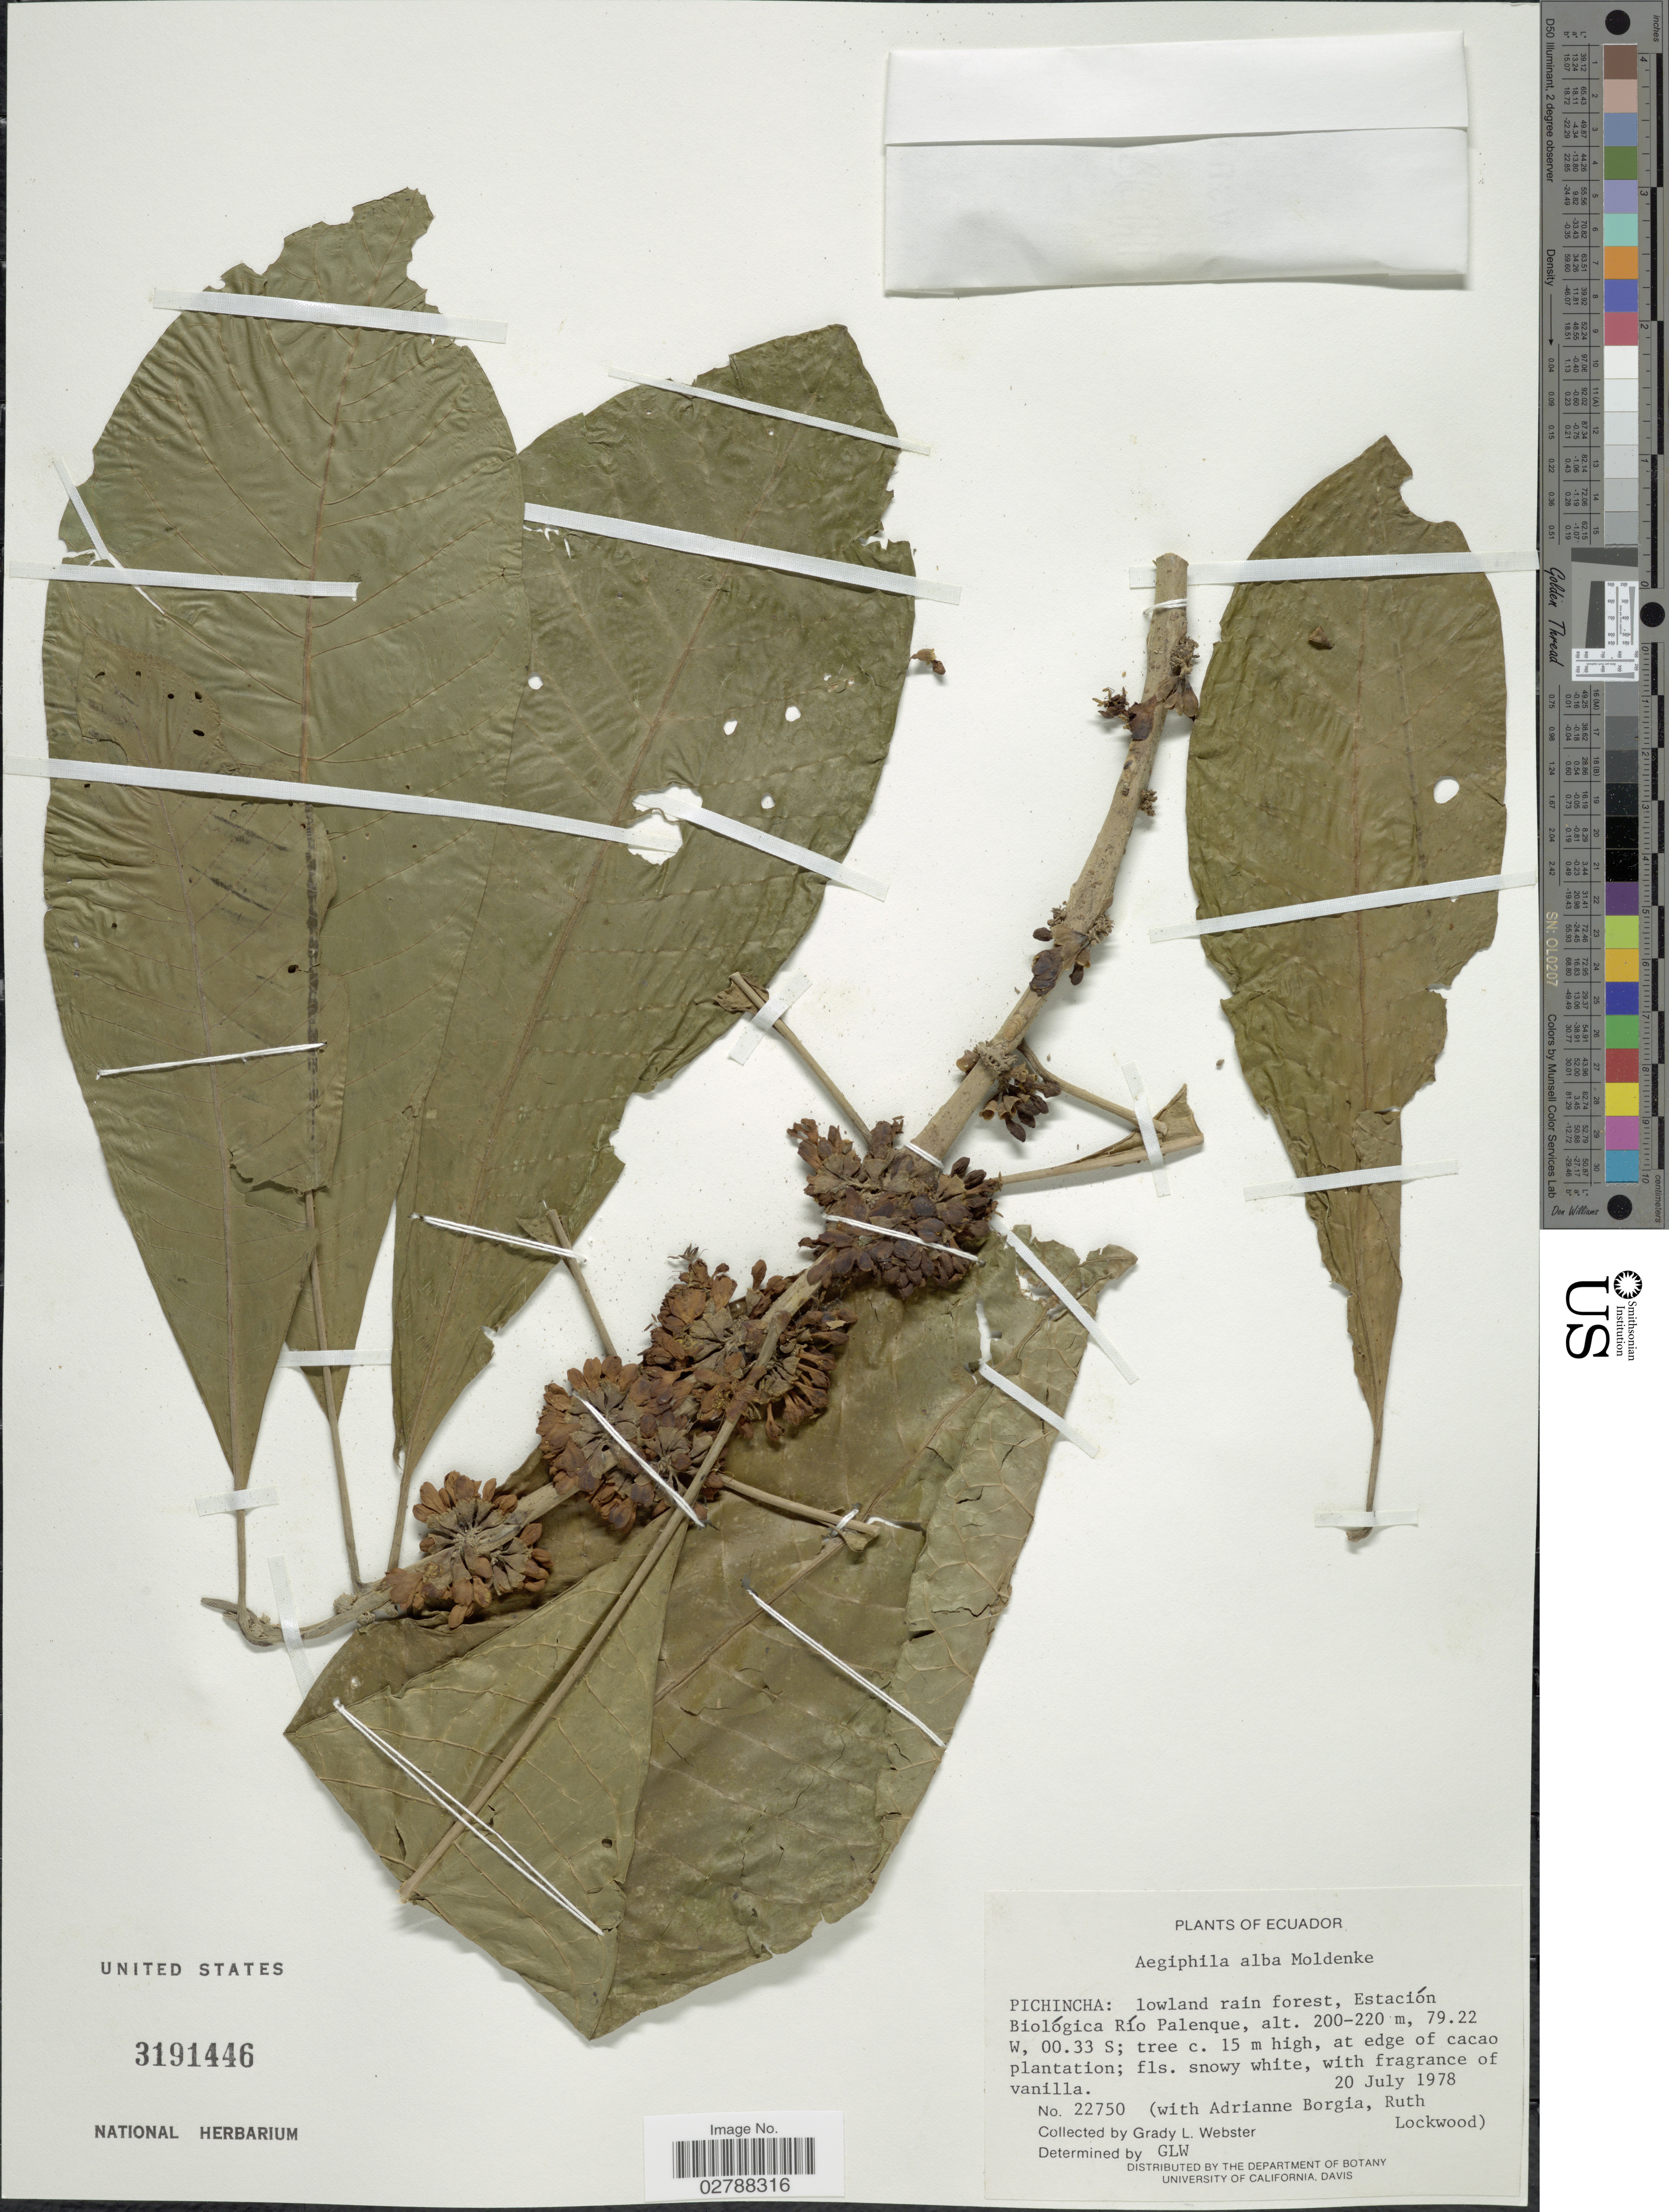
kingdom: Plantae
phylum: Tracheophyta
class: Magnoliopsida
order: Lamiales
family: Lamiaceae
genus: Aegiphila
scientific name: Aegiphila alba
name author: Moldenke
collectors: G. L. Webster, A. Borgia & R. Lockwood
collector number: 22750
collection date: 1978-07-20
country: Ecuador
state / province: Pichincha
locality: Lowland rain forest, Estación Biológica Río Palenque.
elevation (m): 200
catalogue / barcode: US 3191446